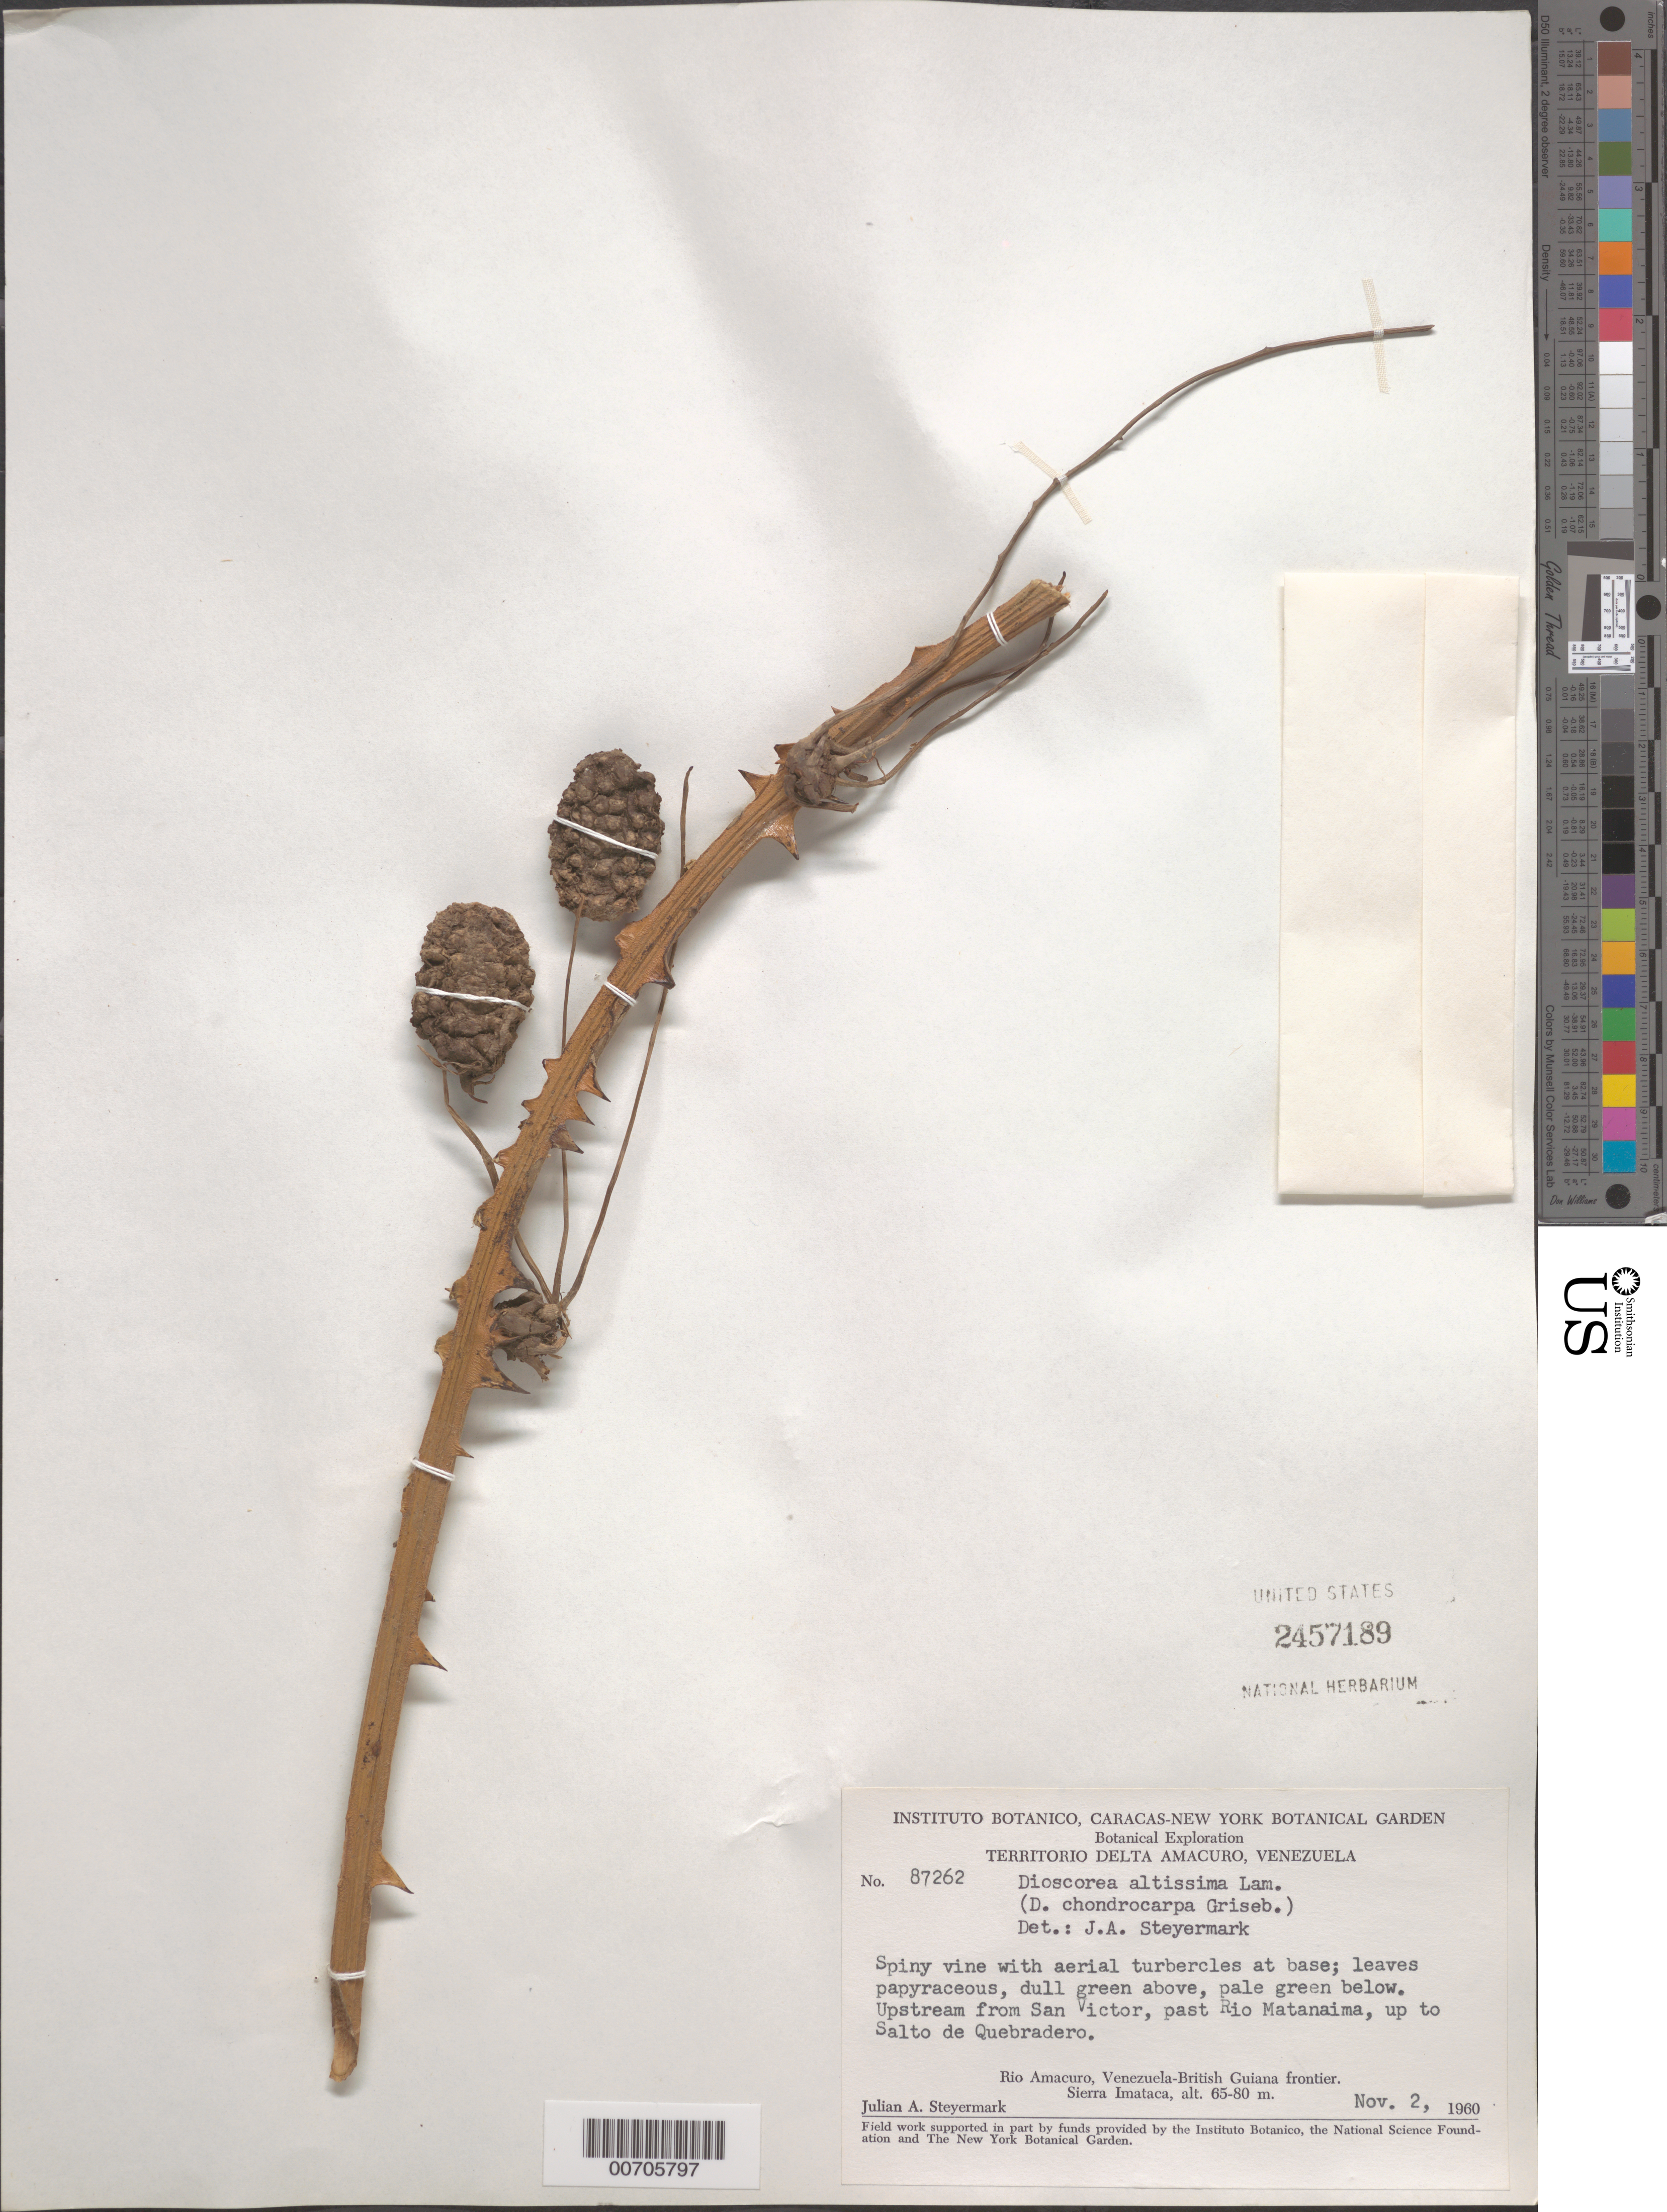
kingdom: Plantae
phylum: Tracheophyta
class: Liliopsida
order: Dioscoreales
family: Dioscoreaceae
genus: Dioscorea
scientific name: Dioscorea altissima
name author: Lam.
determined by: Steyermark, Julian A., (VEN)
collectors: J. Steyermark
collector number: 87262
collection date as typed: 2-Nov-60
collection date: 1960-11-02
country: Venezuela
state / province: Delta Amacuro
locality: Río Amacuro, Venezuela-British Guiana frontier, Sierra Imataca; upstream from San Victor, past Quebrada Piedradero and Río Matanaima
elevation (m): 65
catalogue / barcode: US 2457189